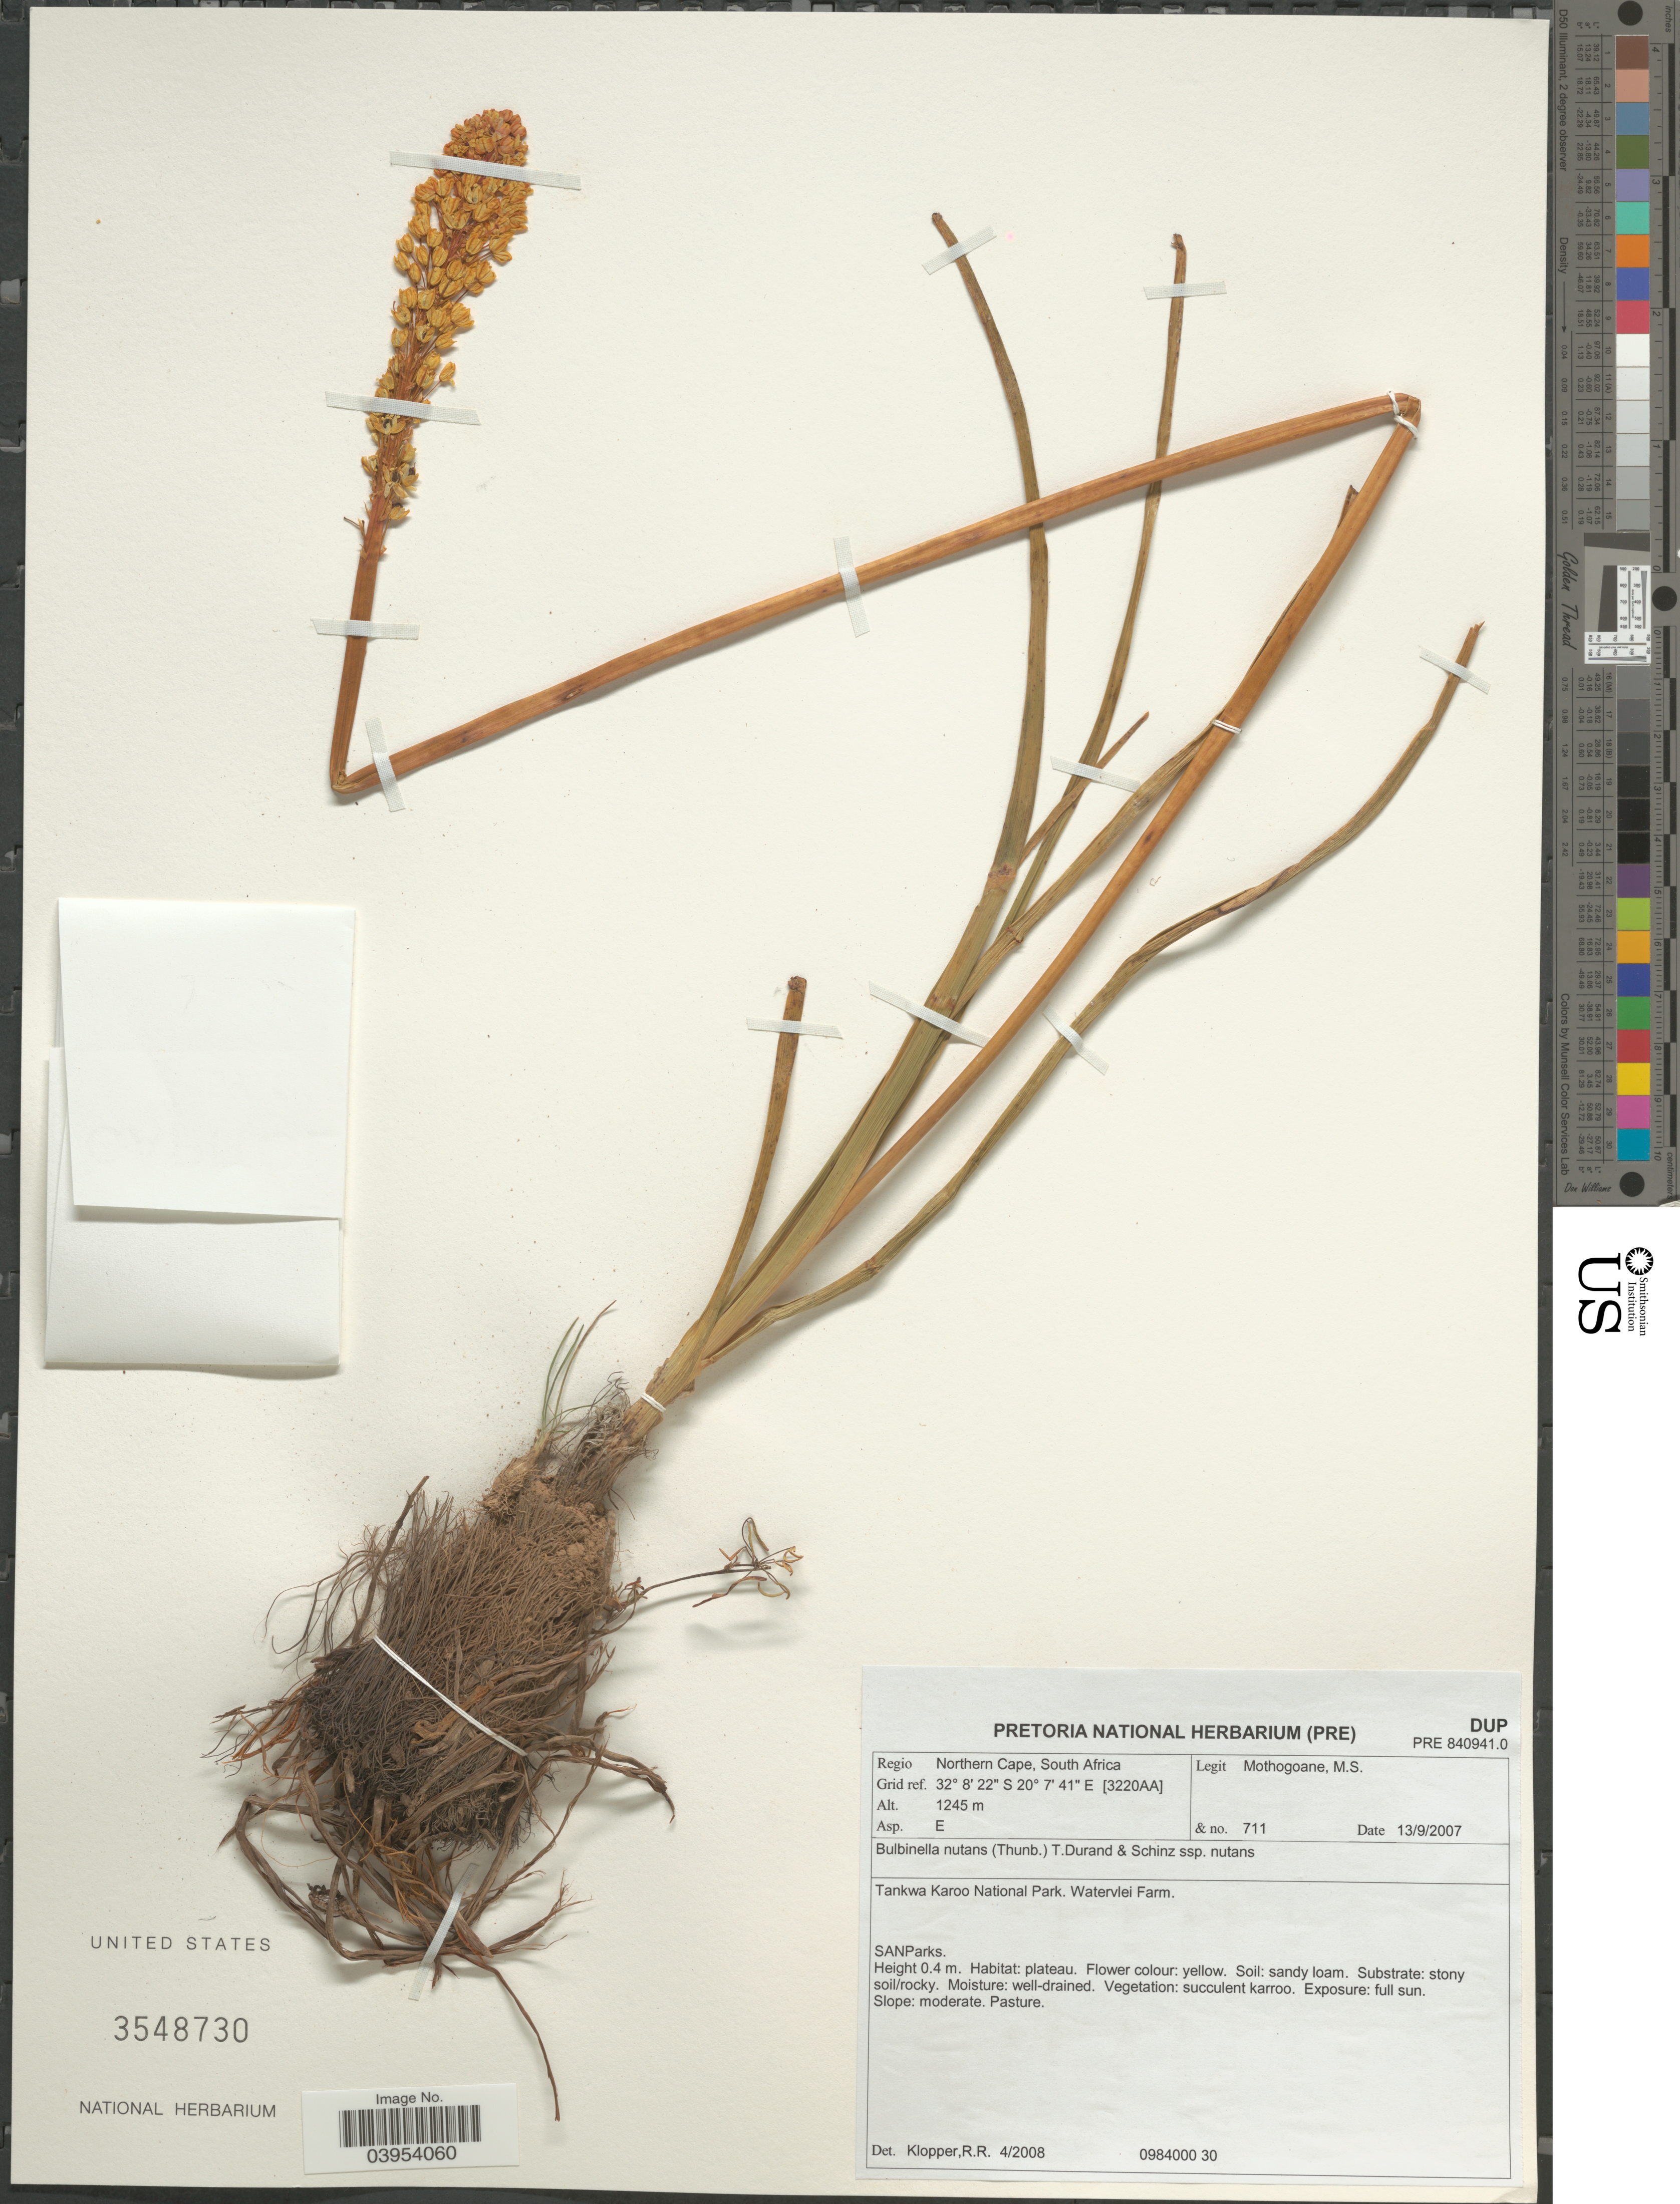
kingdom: Plantae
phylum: Tracheophyta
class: Liliopsida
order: Asparagales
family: Asphodelaceae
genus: Bulbinella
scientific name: Bulbinella nutans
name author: (Thunb.) Durand & Schinz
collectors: M. Mothogoane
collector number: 711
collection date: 2007-09-13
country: South Africa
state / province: Northern Cape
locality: Regio Northern Cape. Asp. E. Tankwa Karoo National Park. Watervlei Farm. Grid ref. 3220AA. SANParks.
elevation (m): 1245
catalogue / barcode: US 3548730